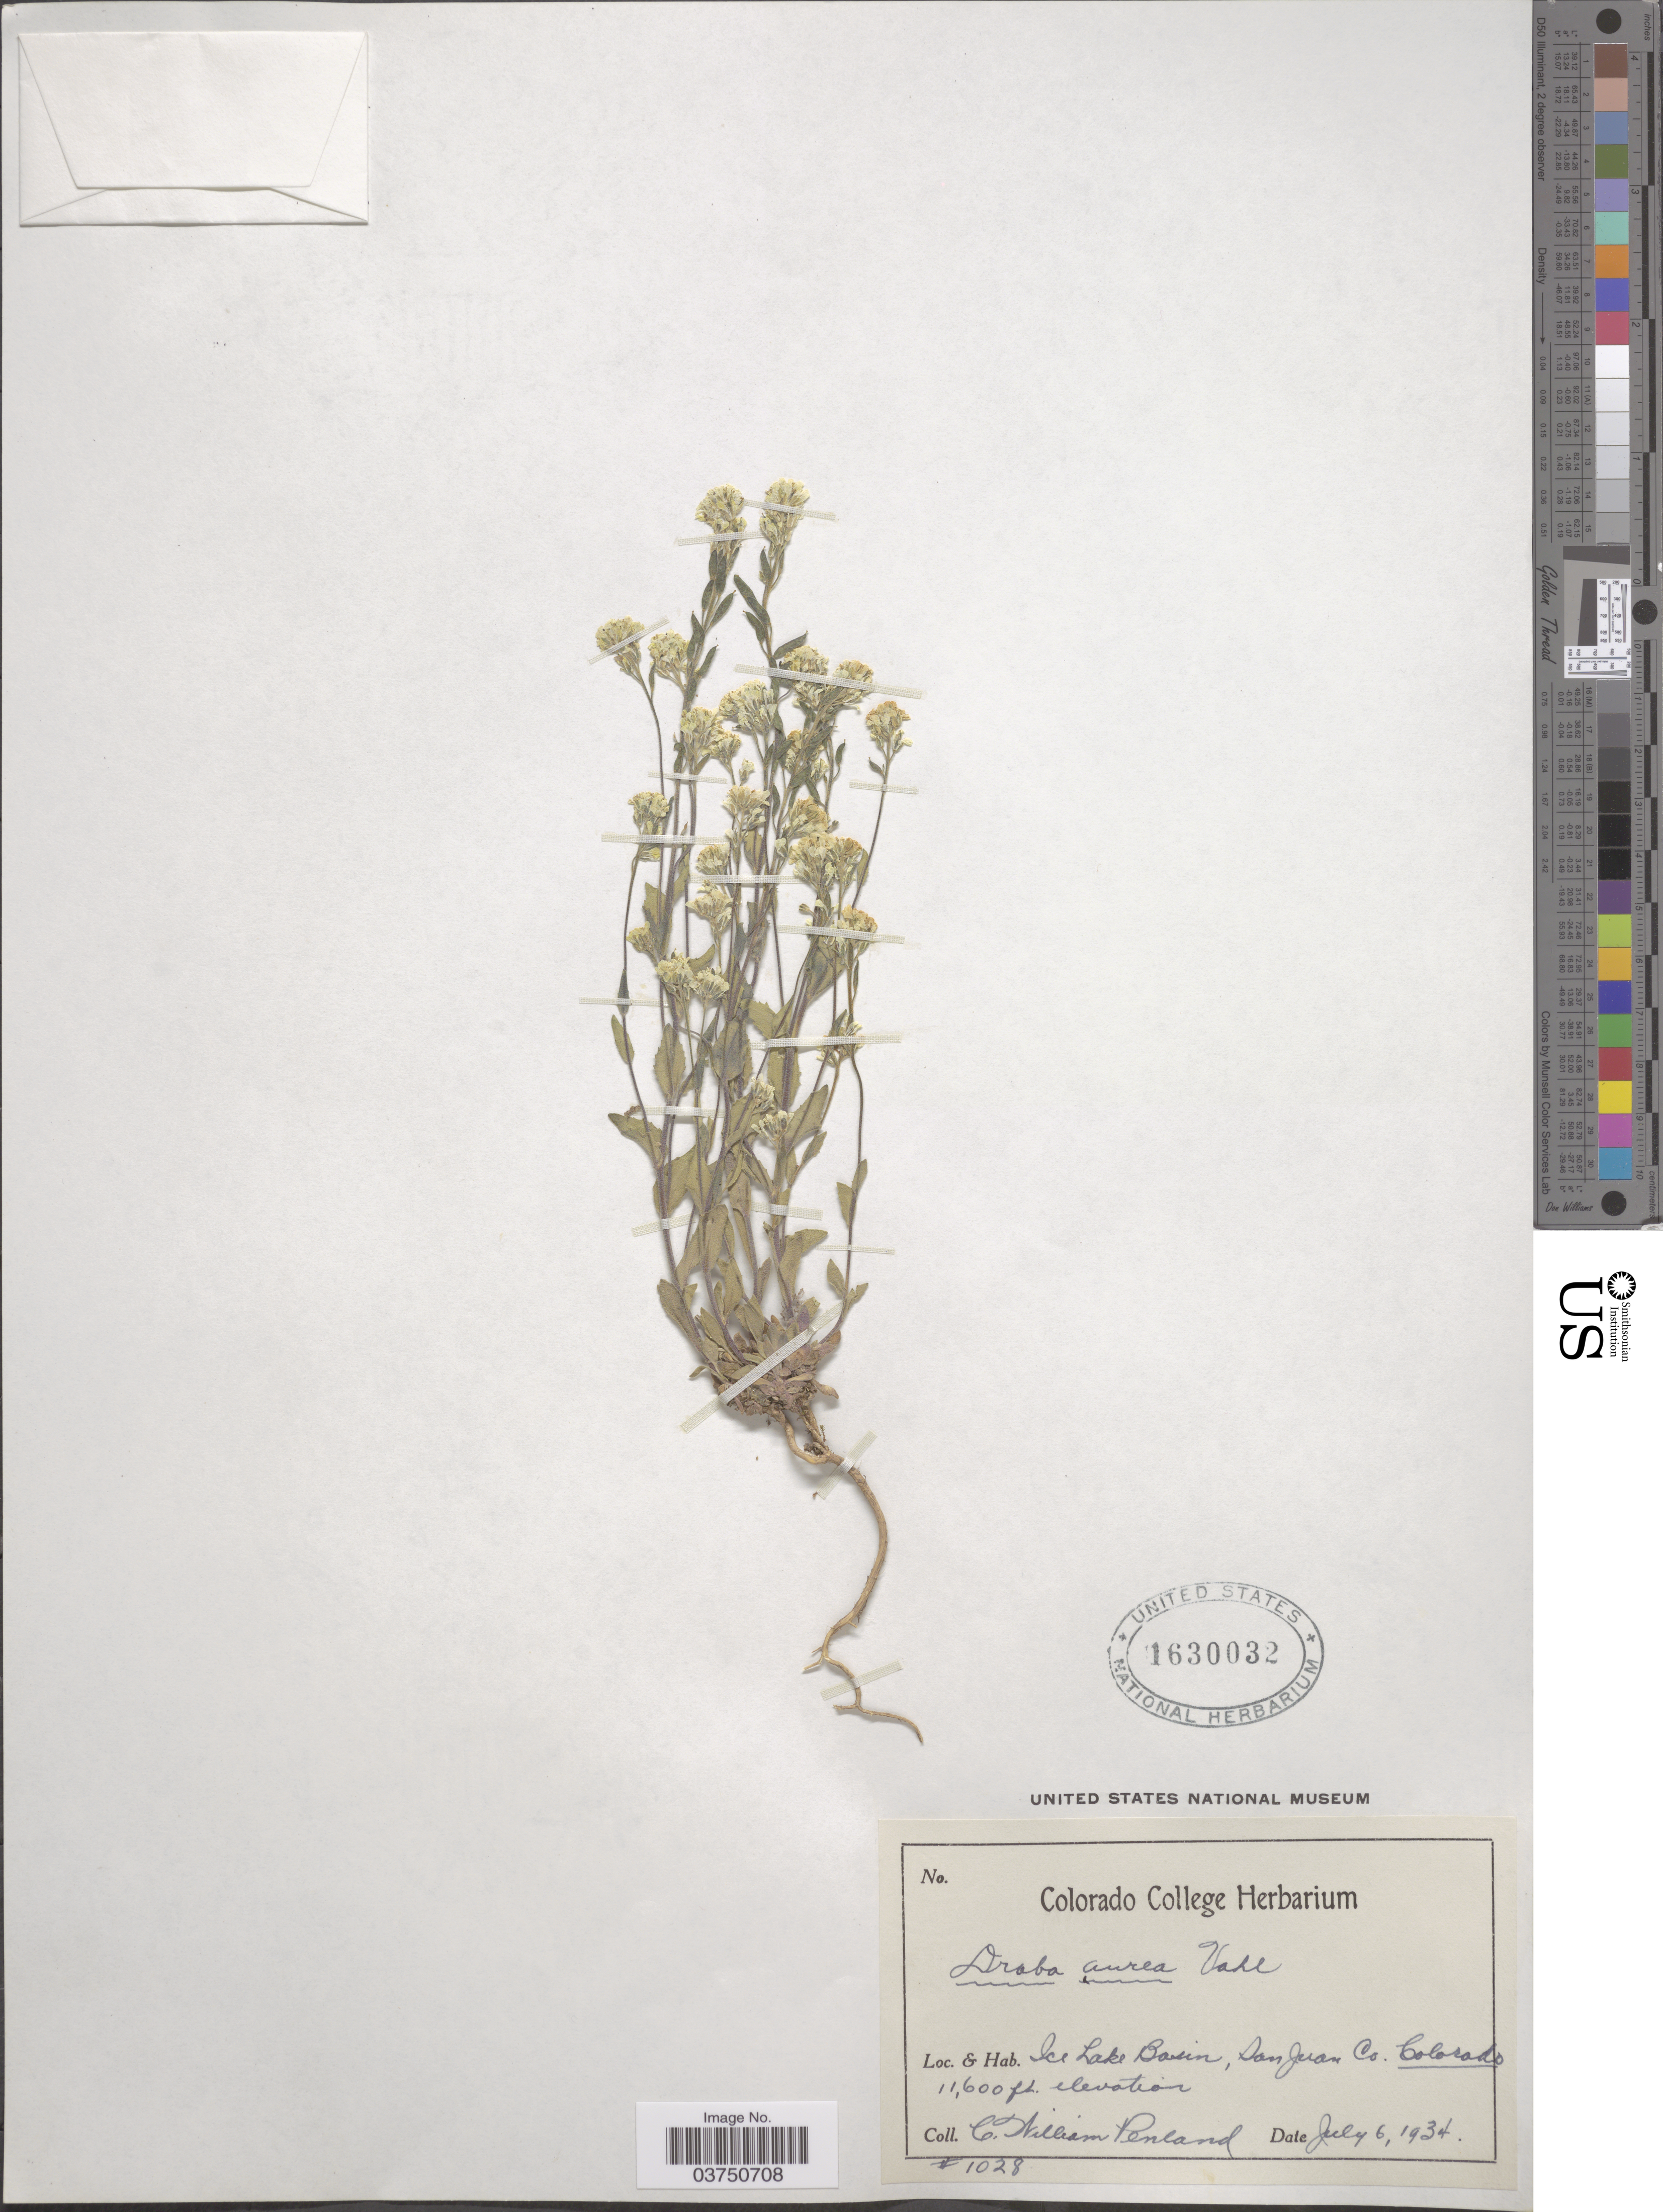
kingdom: Plantae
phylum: Tracheophyta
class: Magnoliopsida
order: Brassicales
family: Brassicaceae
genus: Draba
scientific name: Draba aurea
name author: Vahl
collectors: C. W. Penland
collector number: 1028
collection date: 1934-07-06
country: United States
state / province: Colorado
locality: Ice Lake Basin, San Juan Co.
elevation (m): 3536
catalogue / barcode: US 1630032